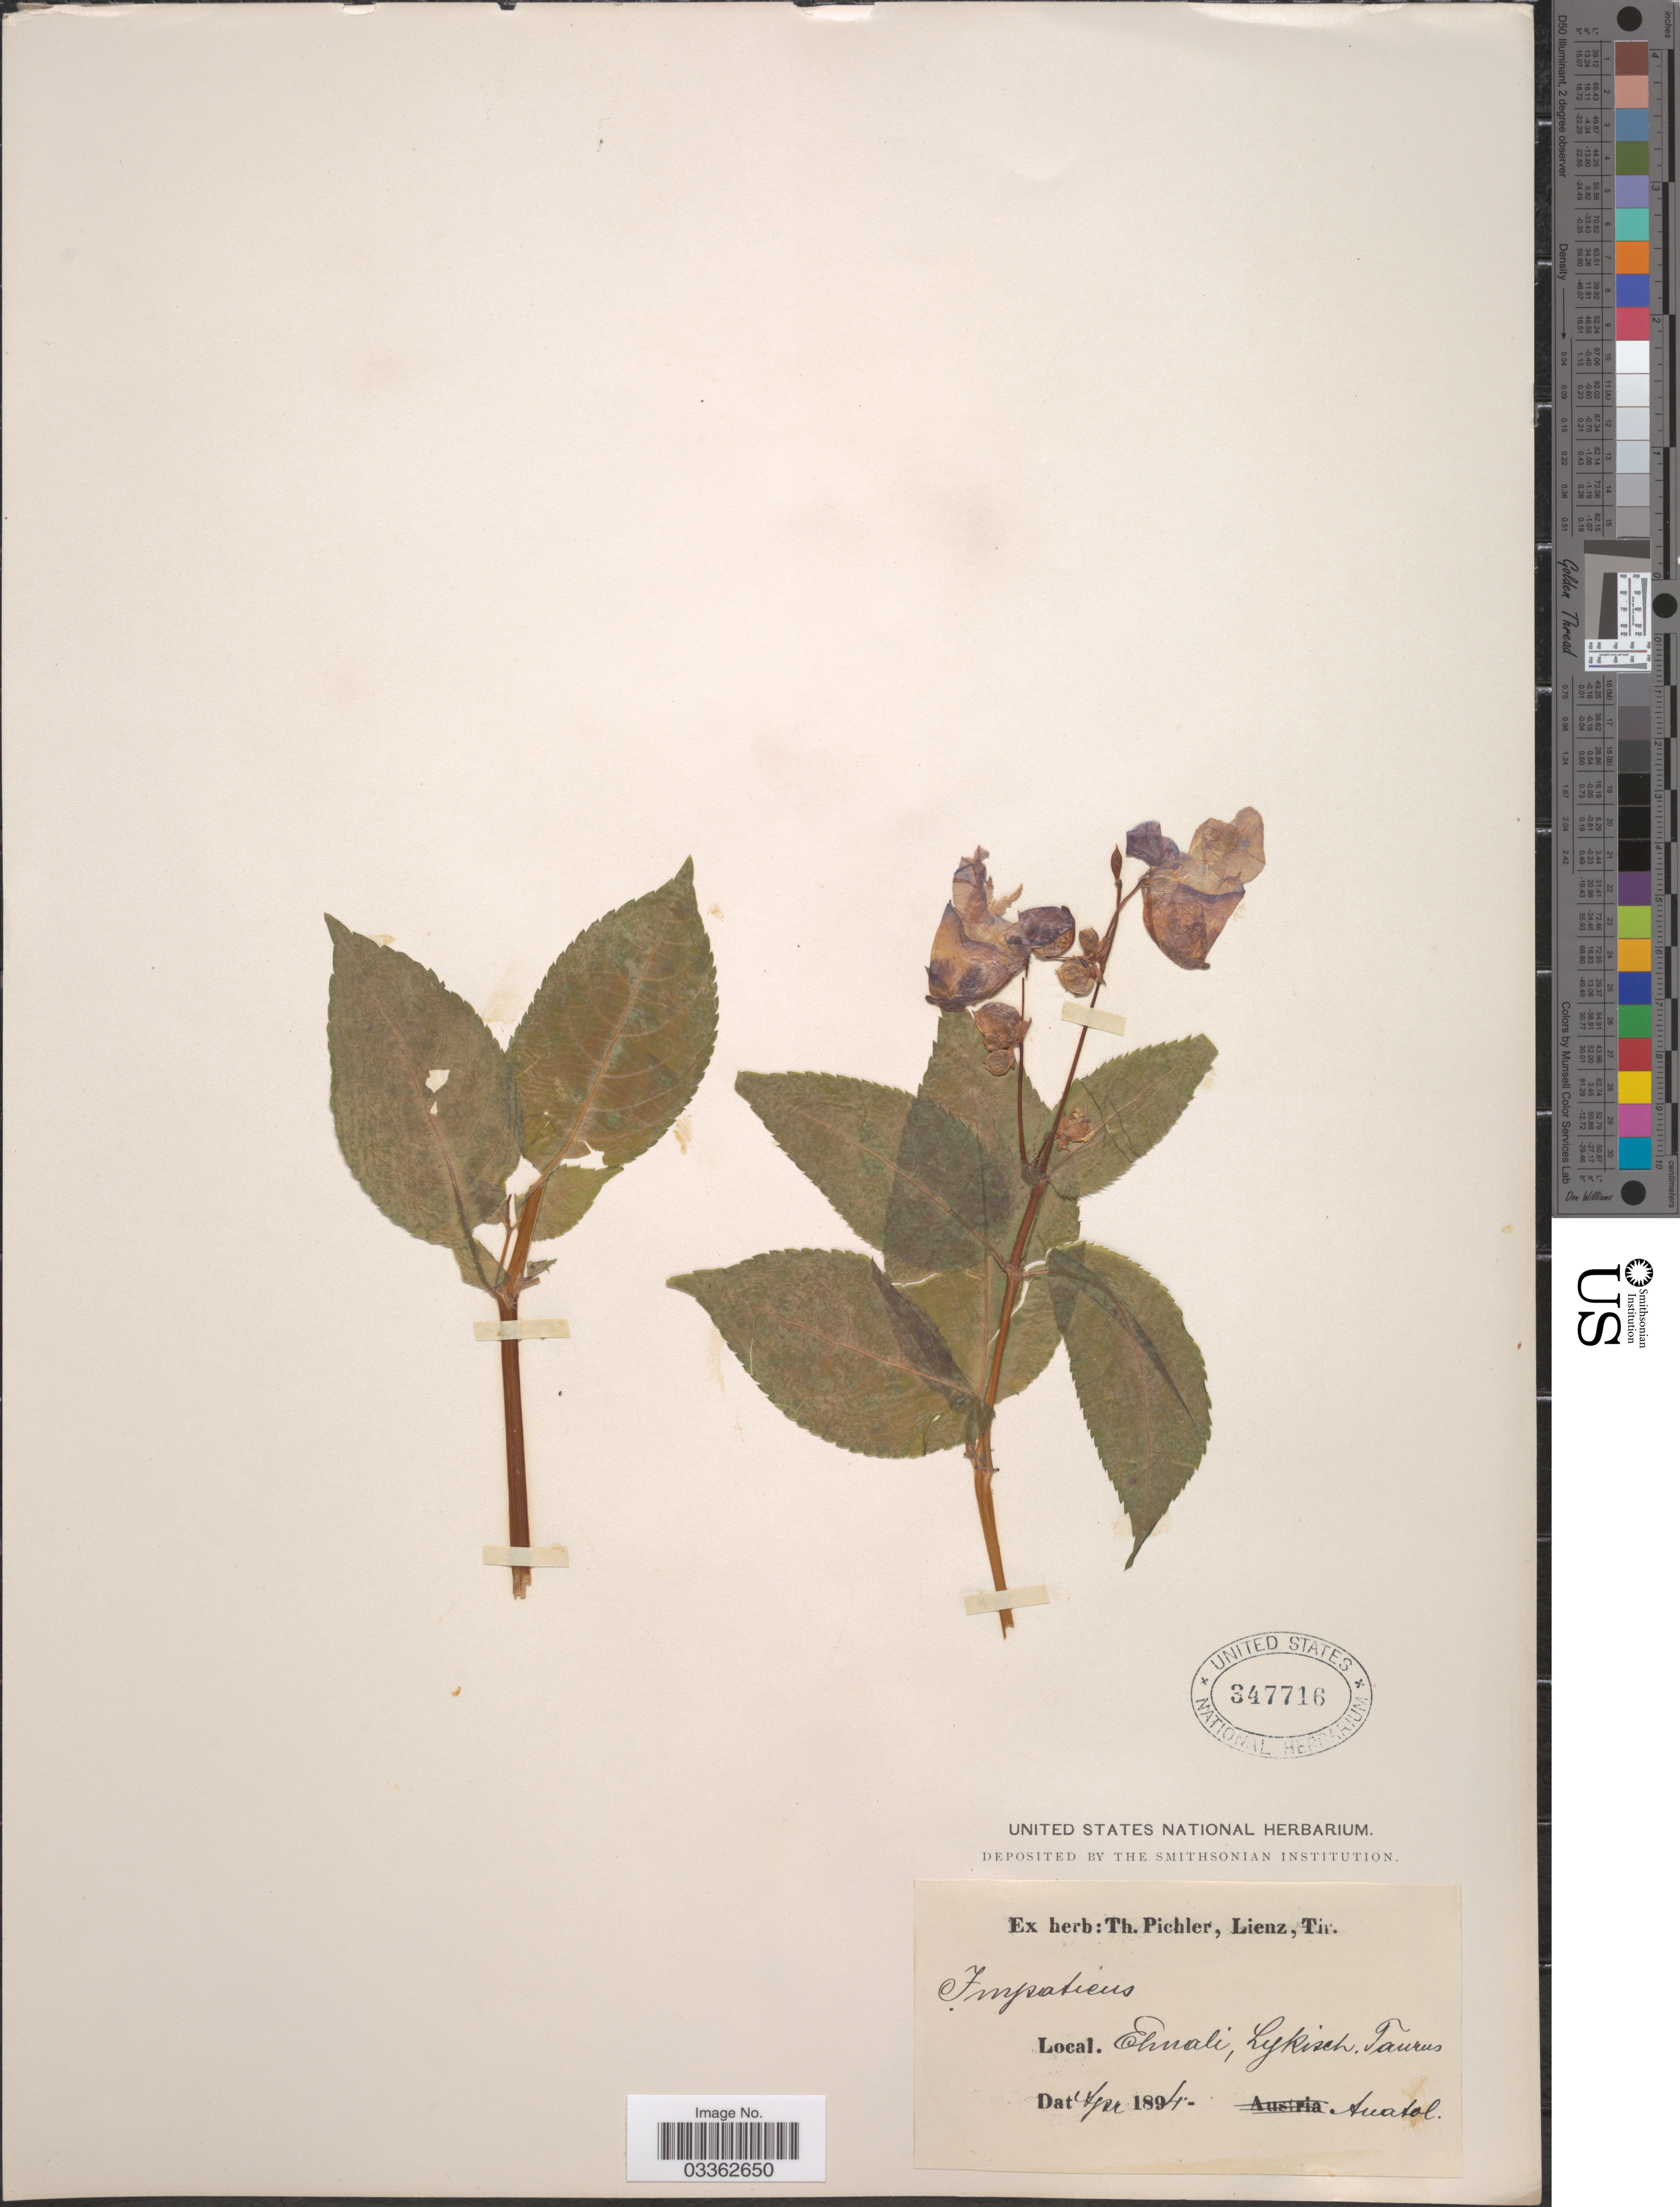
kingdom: Plantae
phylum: Tracheophyta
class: Magnoliopsida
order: Ericales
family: Balsaminaceae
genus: Impatiens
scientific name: Impatiens sp.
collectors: ex herb. T. Pichler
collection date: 1894-04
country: Turkey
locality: Ehnali, Lykisch. Taurus, Anatol.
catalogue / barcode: US 347716